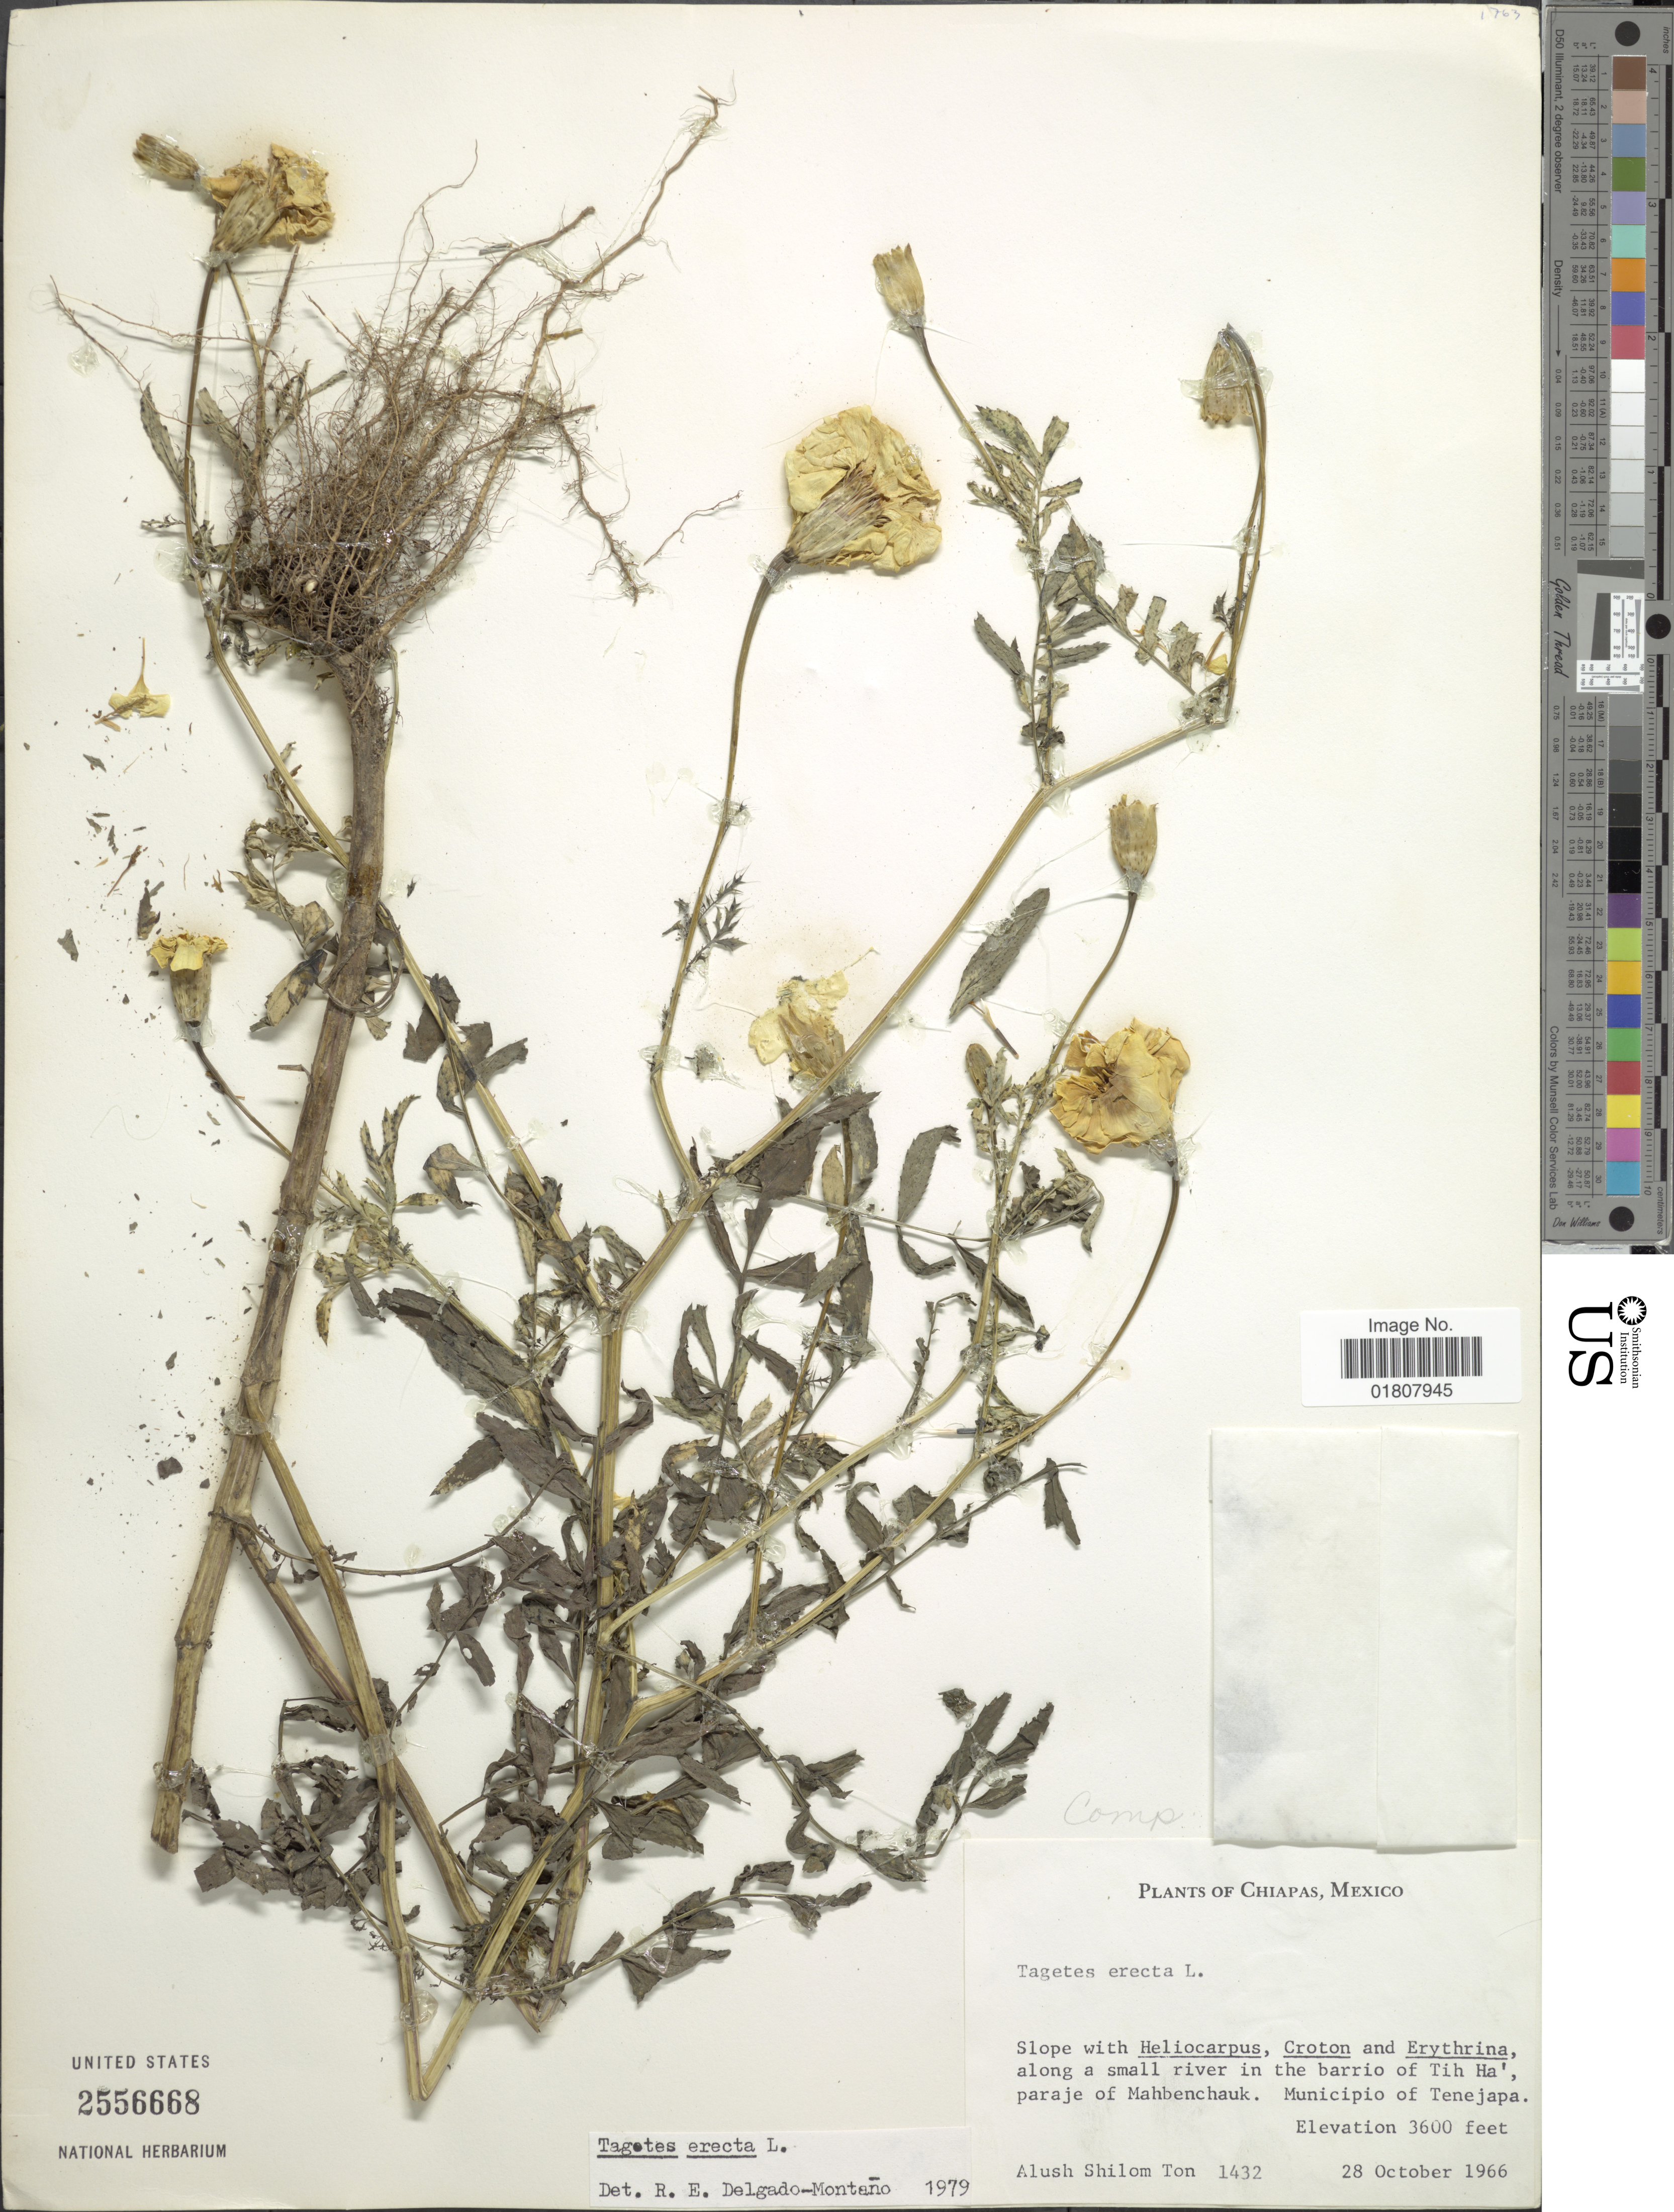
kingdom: Plantae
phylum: Tracheophyta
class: Magnoliopsida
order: Asterales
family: Asteraceae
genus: Tagetes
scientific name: Tagetes erecta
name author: L.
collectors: A. M. Ton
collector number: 1432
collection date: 1966-10-28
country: Mexico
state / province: Chiapas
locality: Along a small river in the barrio of Tih Ha', paraje of Mahbenchauk, Municipio of Tenejapa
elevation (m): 1097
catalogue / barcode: US 2556668